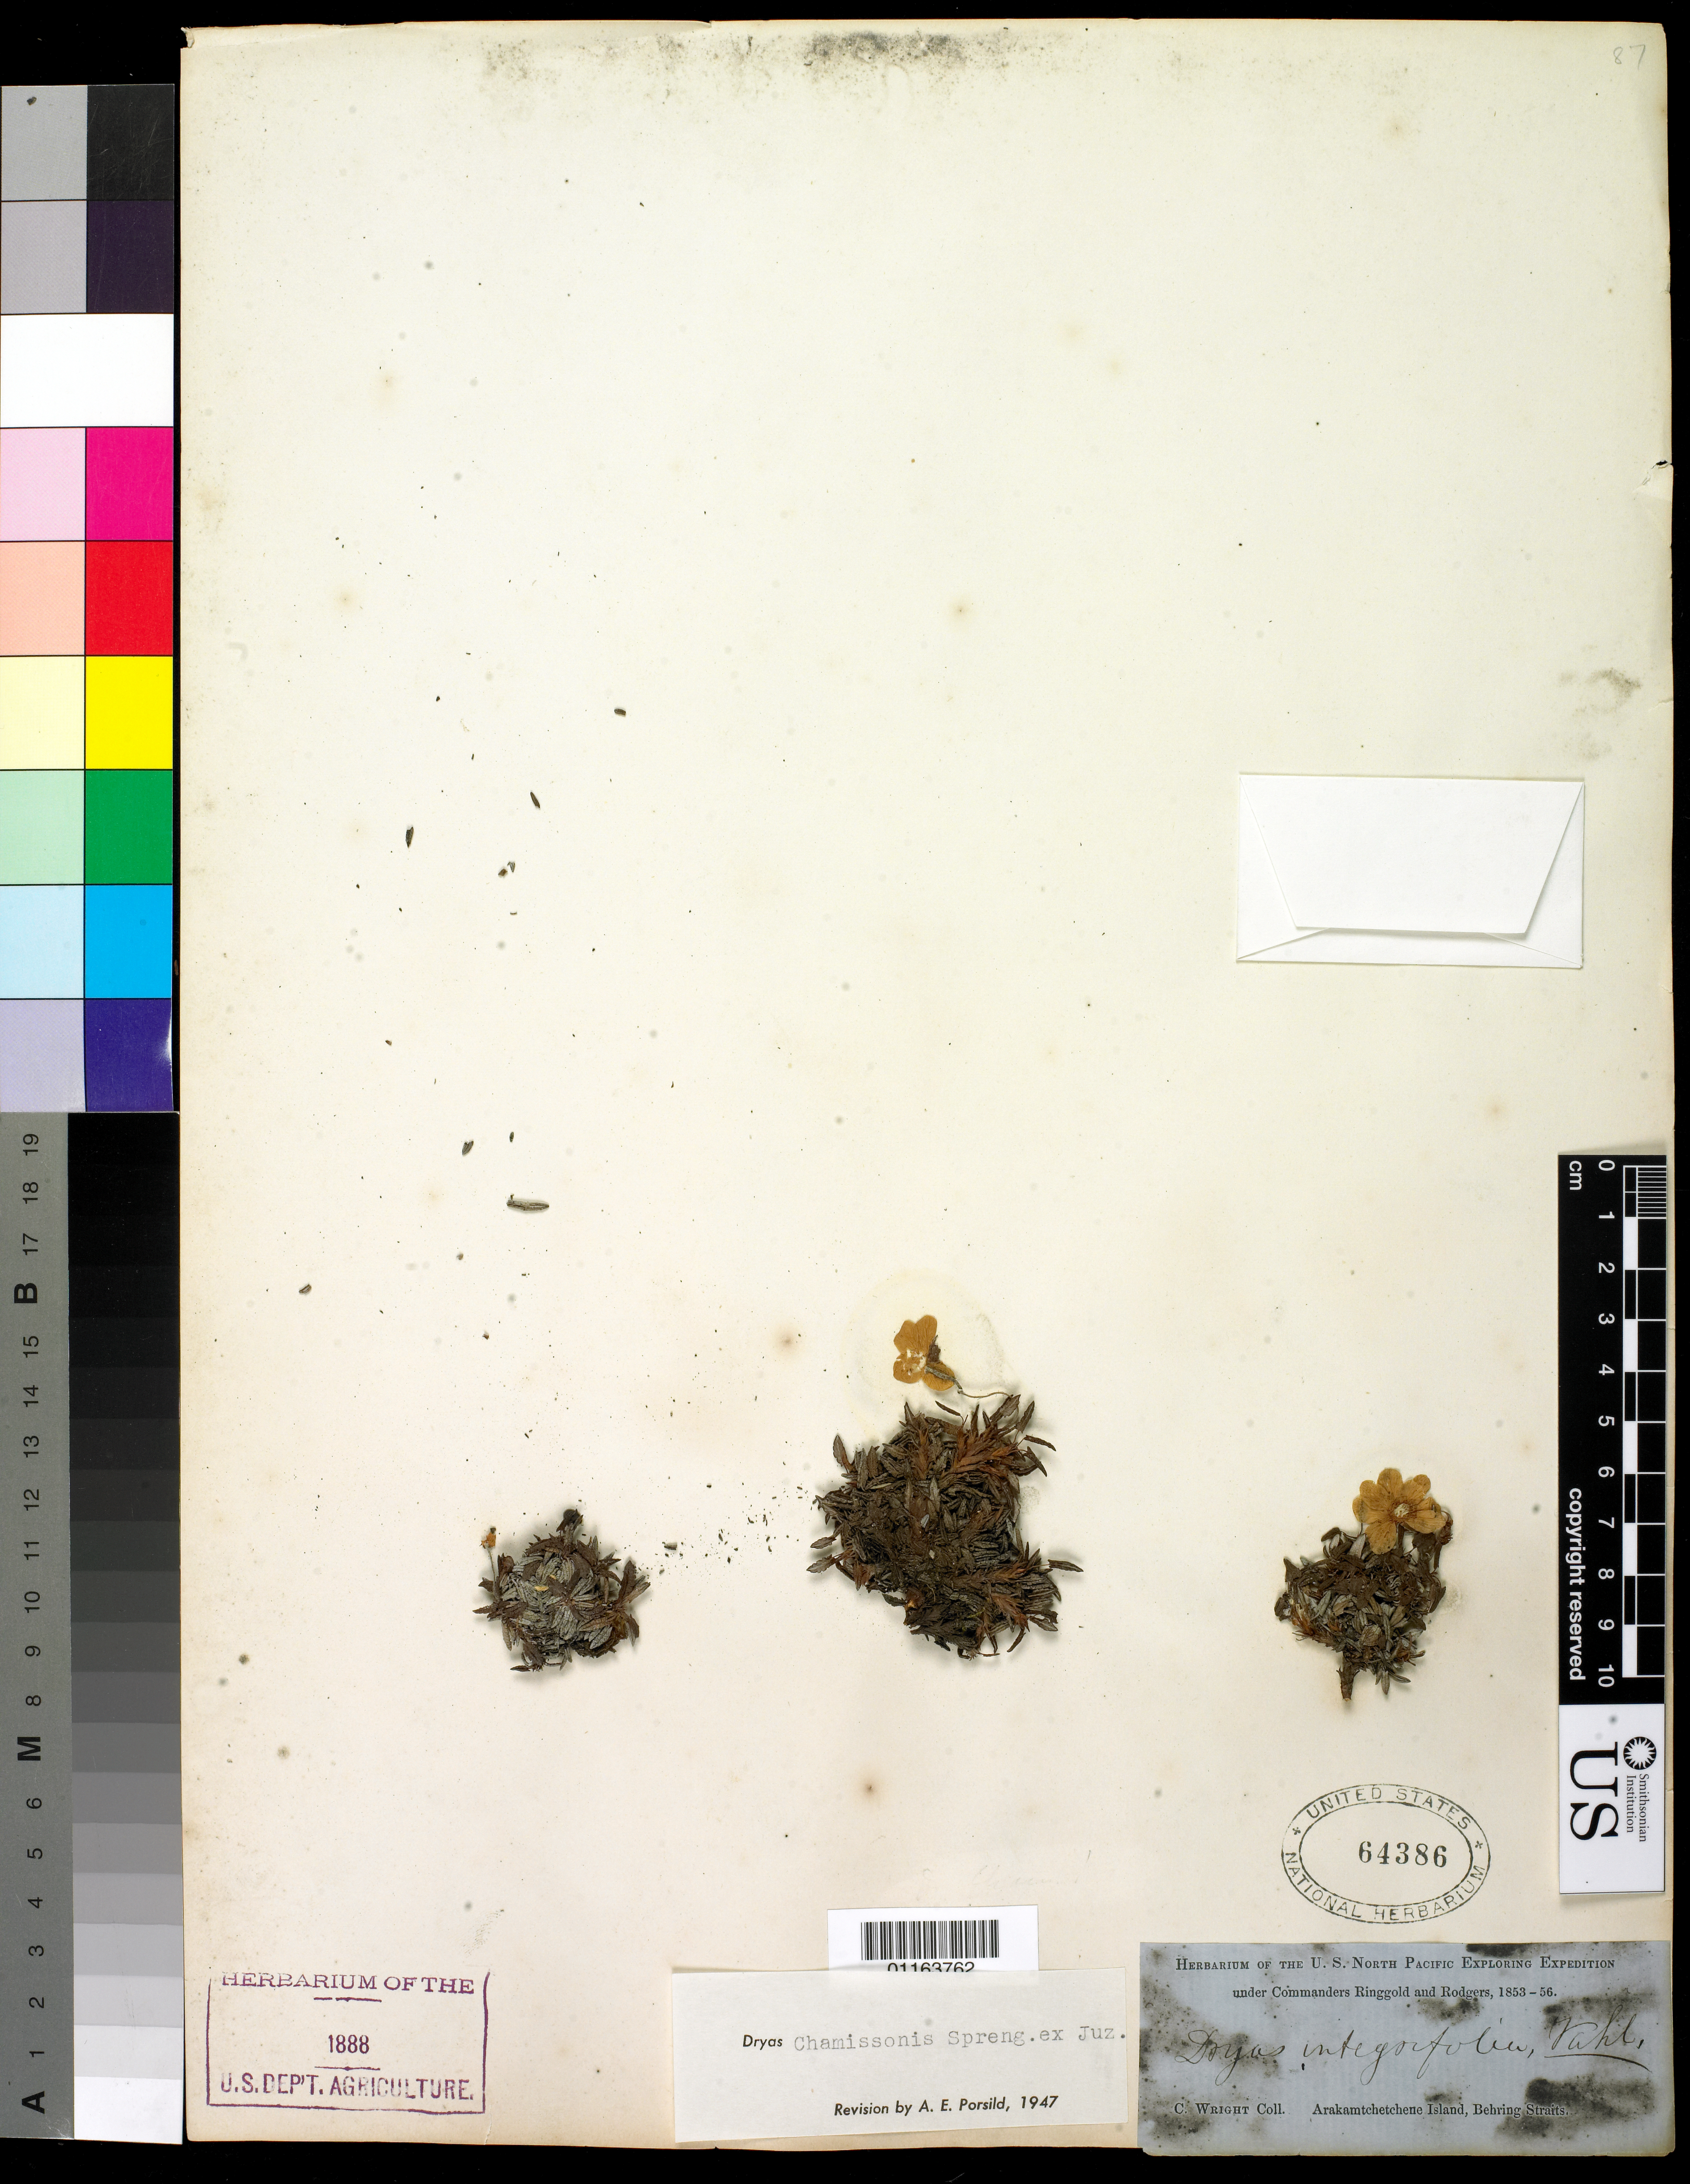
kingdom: Plantae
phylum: Tracheophyta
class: Magnoliopsida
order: Rosales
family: Rosaceae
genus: Dryas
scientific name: Dryas chamissonis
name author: Spreng. ex Juz.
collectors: C. Wright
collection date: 1853/1856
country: Russian Federation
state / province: Chukotka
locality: Arakamtchetchene I. Bering Straits.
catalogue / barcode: US 64386